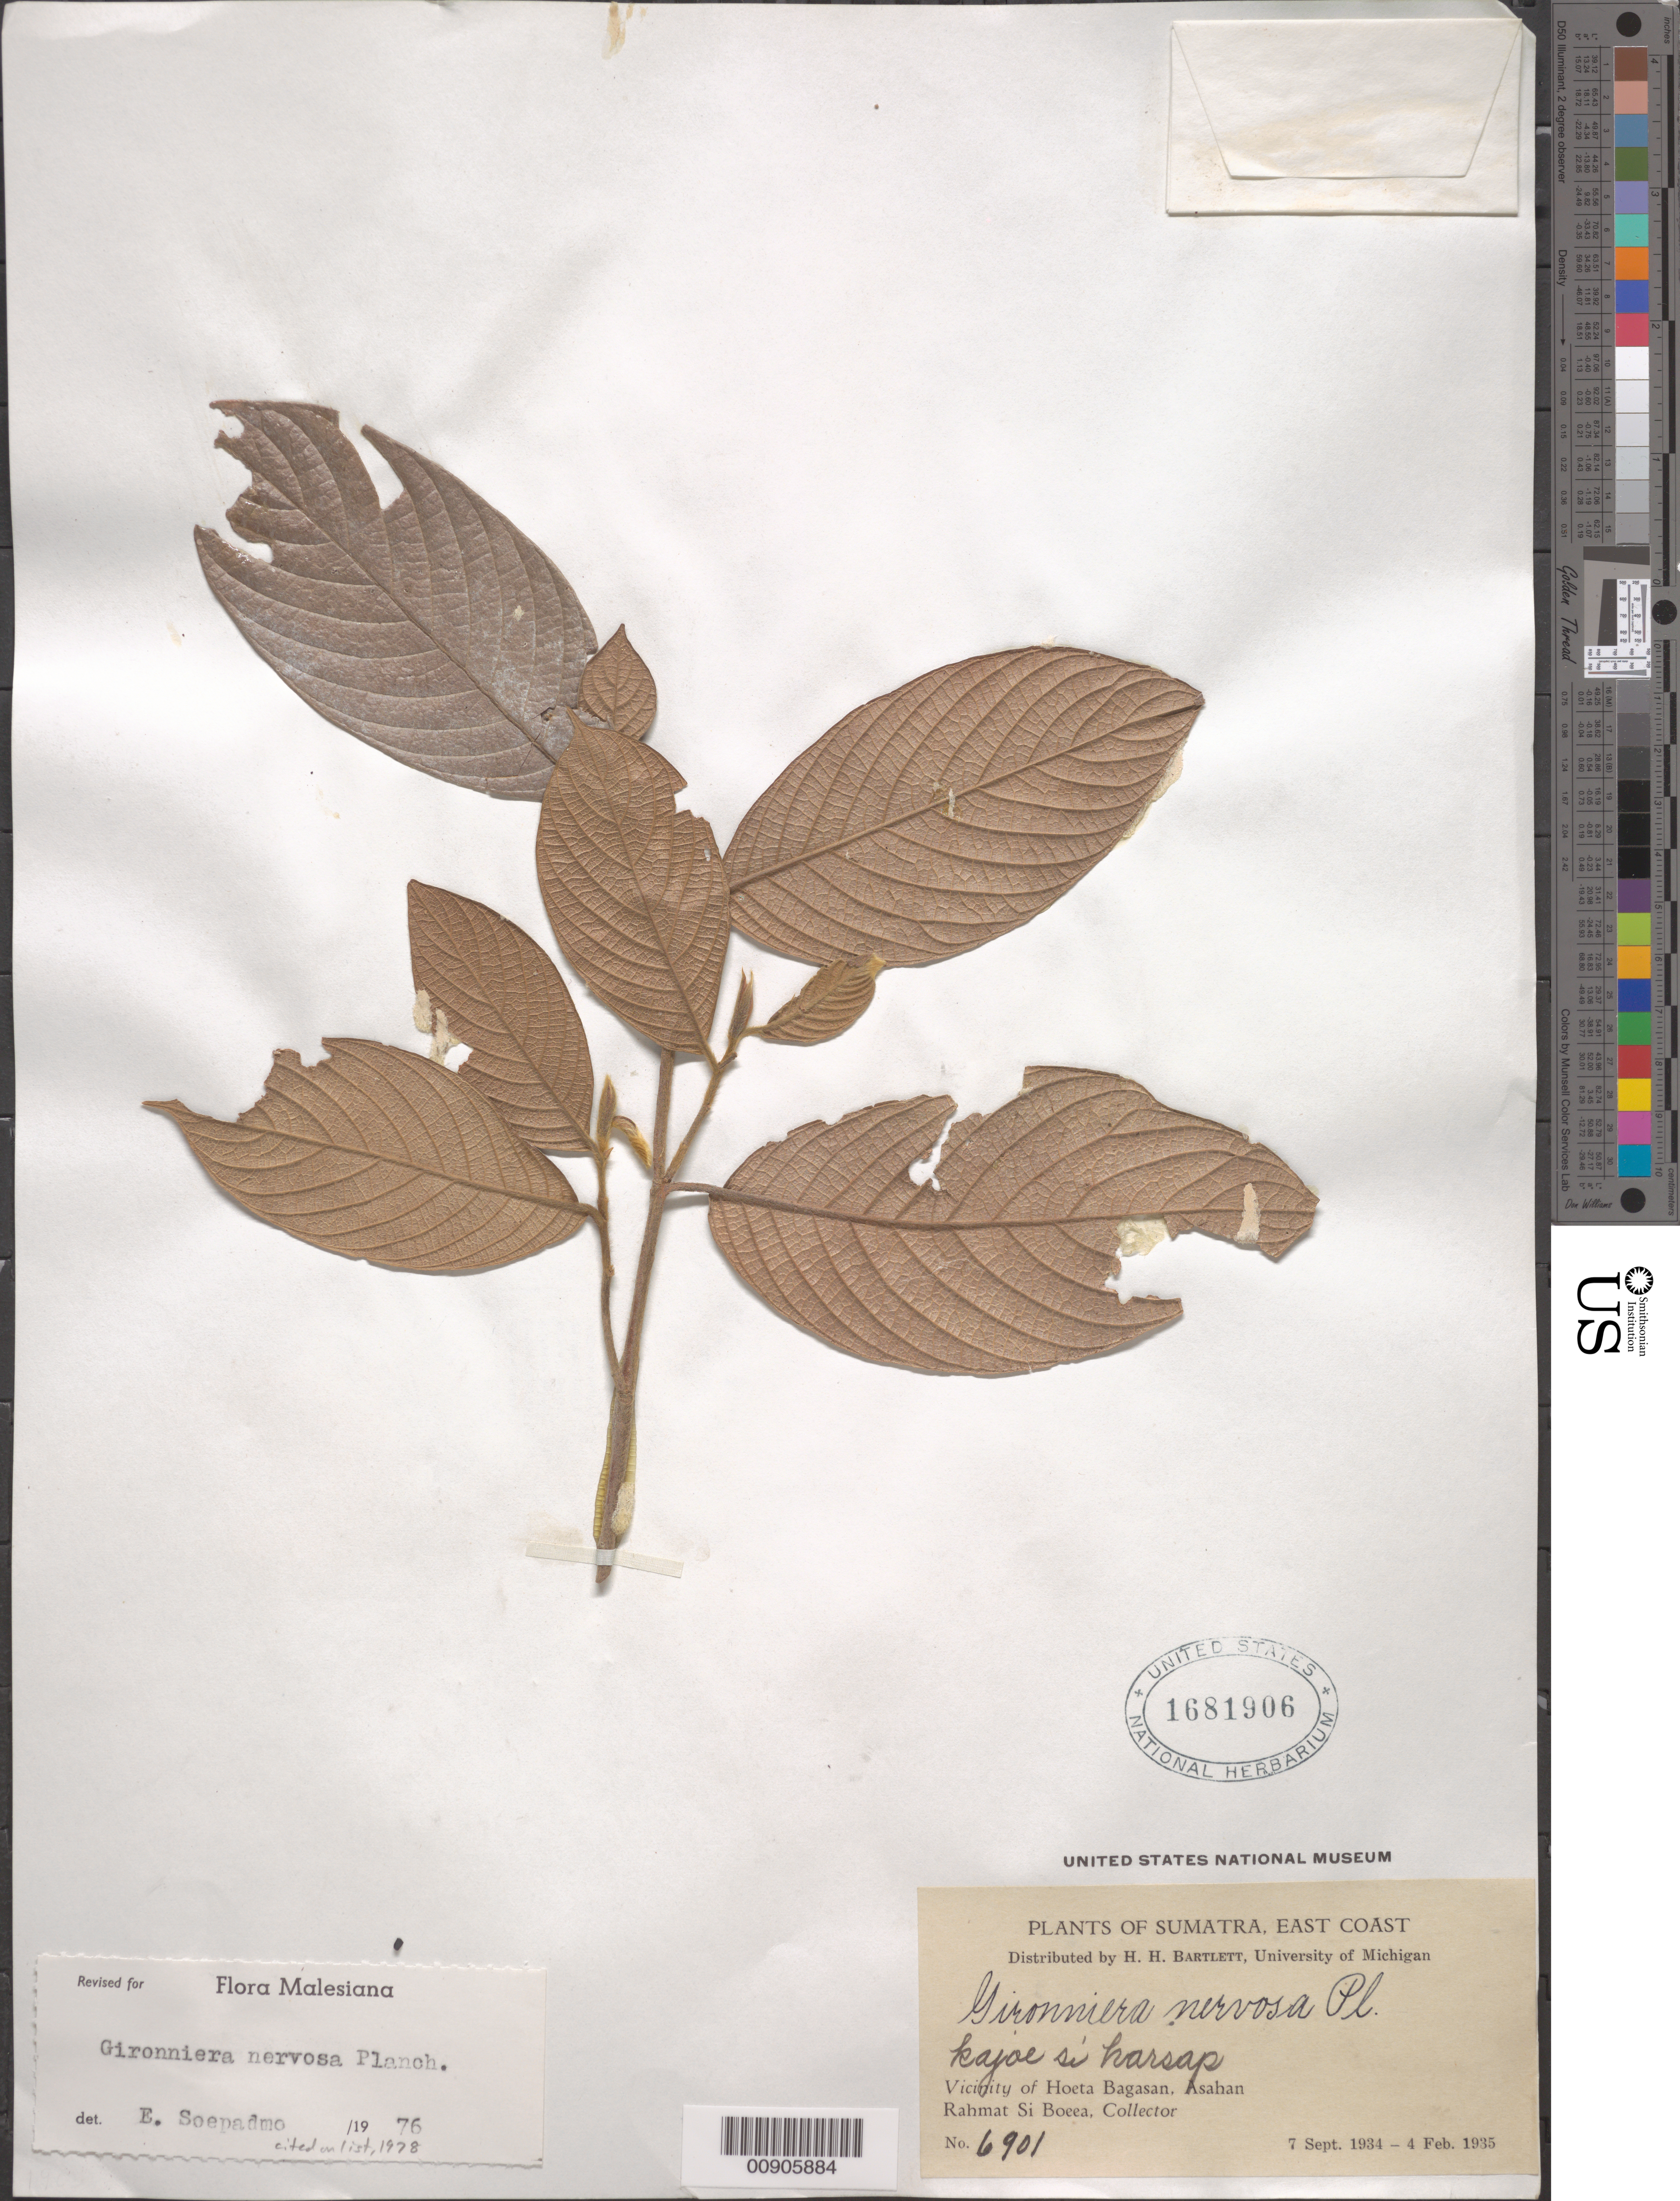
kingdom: Plantae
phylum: Tracheophyta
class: Magnoliopsida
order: Rosales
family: Cannabaceae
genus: Gironniera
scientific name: Gironniera nervosa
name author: Planch.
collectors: Rahmat Si Boeea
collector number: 6901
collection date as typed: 07 Sep 1934 to 04 Feb 1935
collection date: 1934-09-07/1935-02-04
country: Indonesia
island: Sumatra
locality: Asahan, vicinity of Hoeta Bagasan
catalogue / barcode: US 1681906